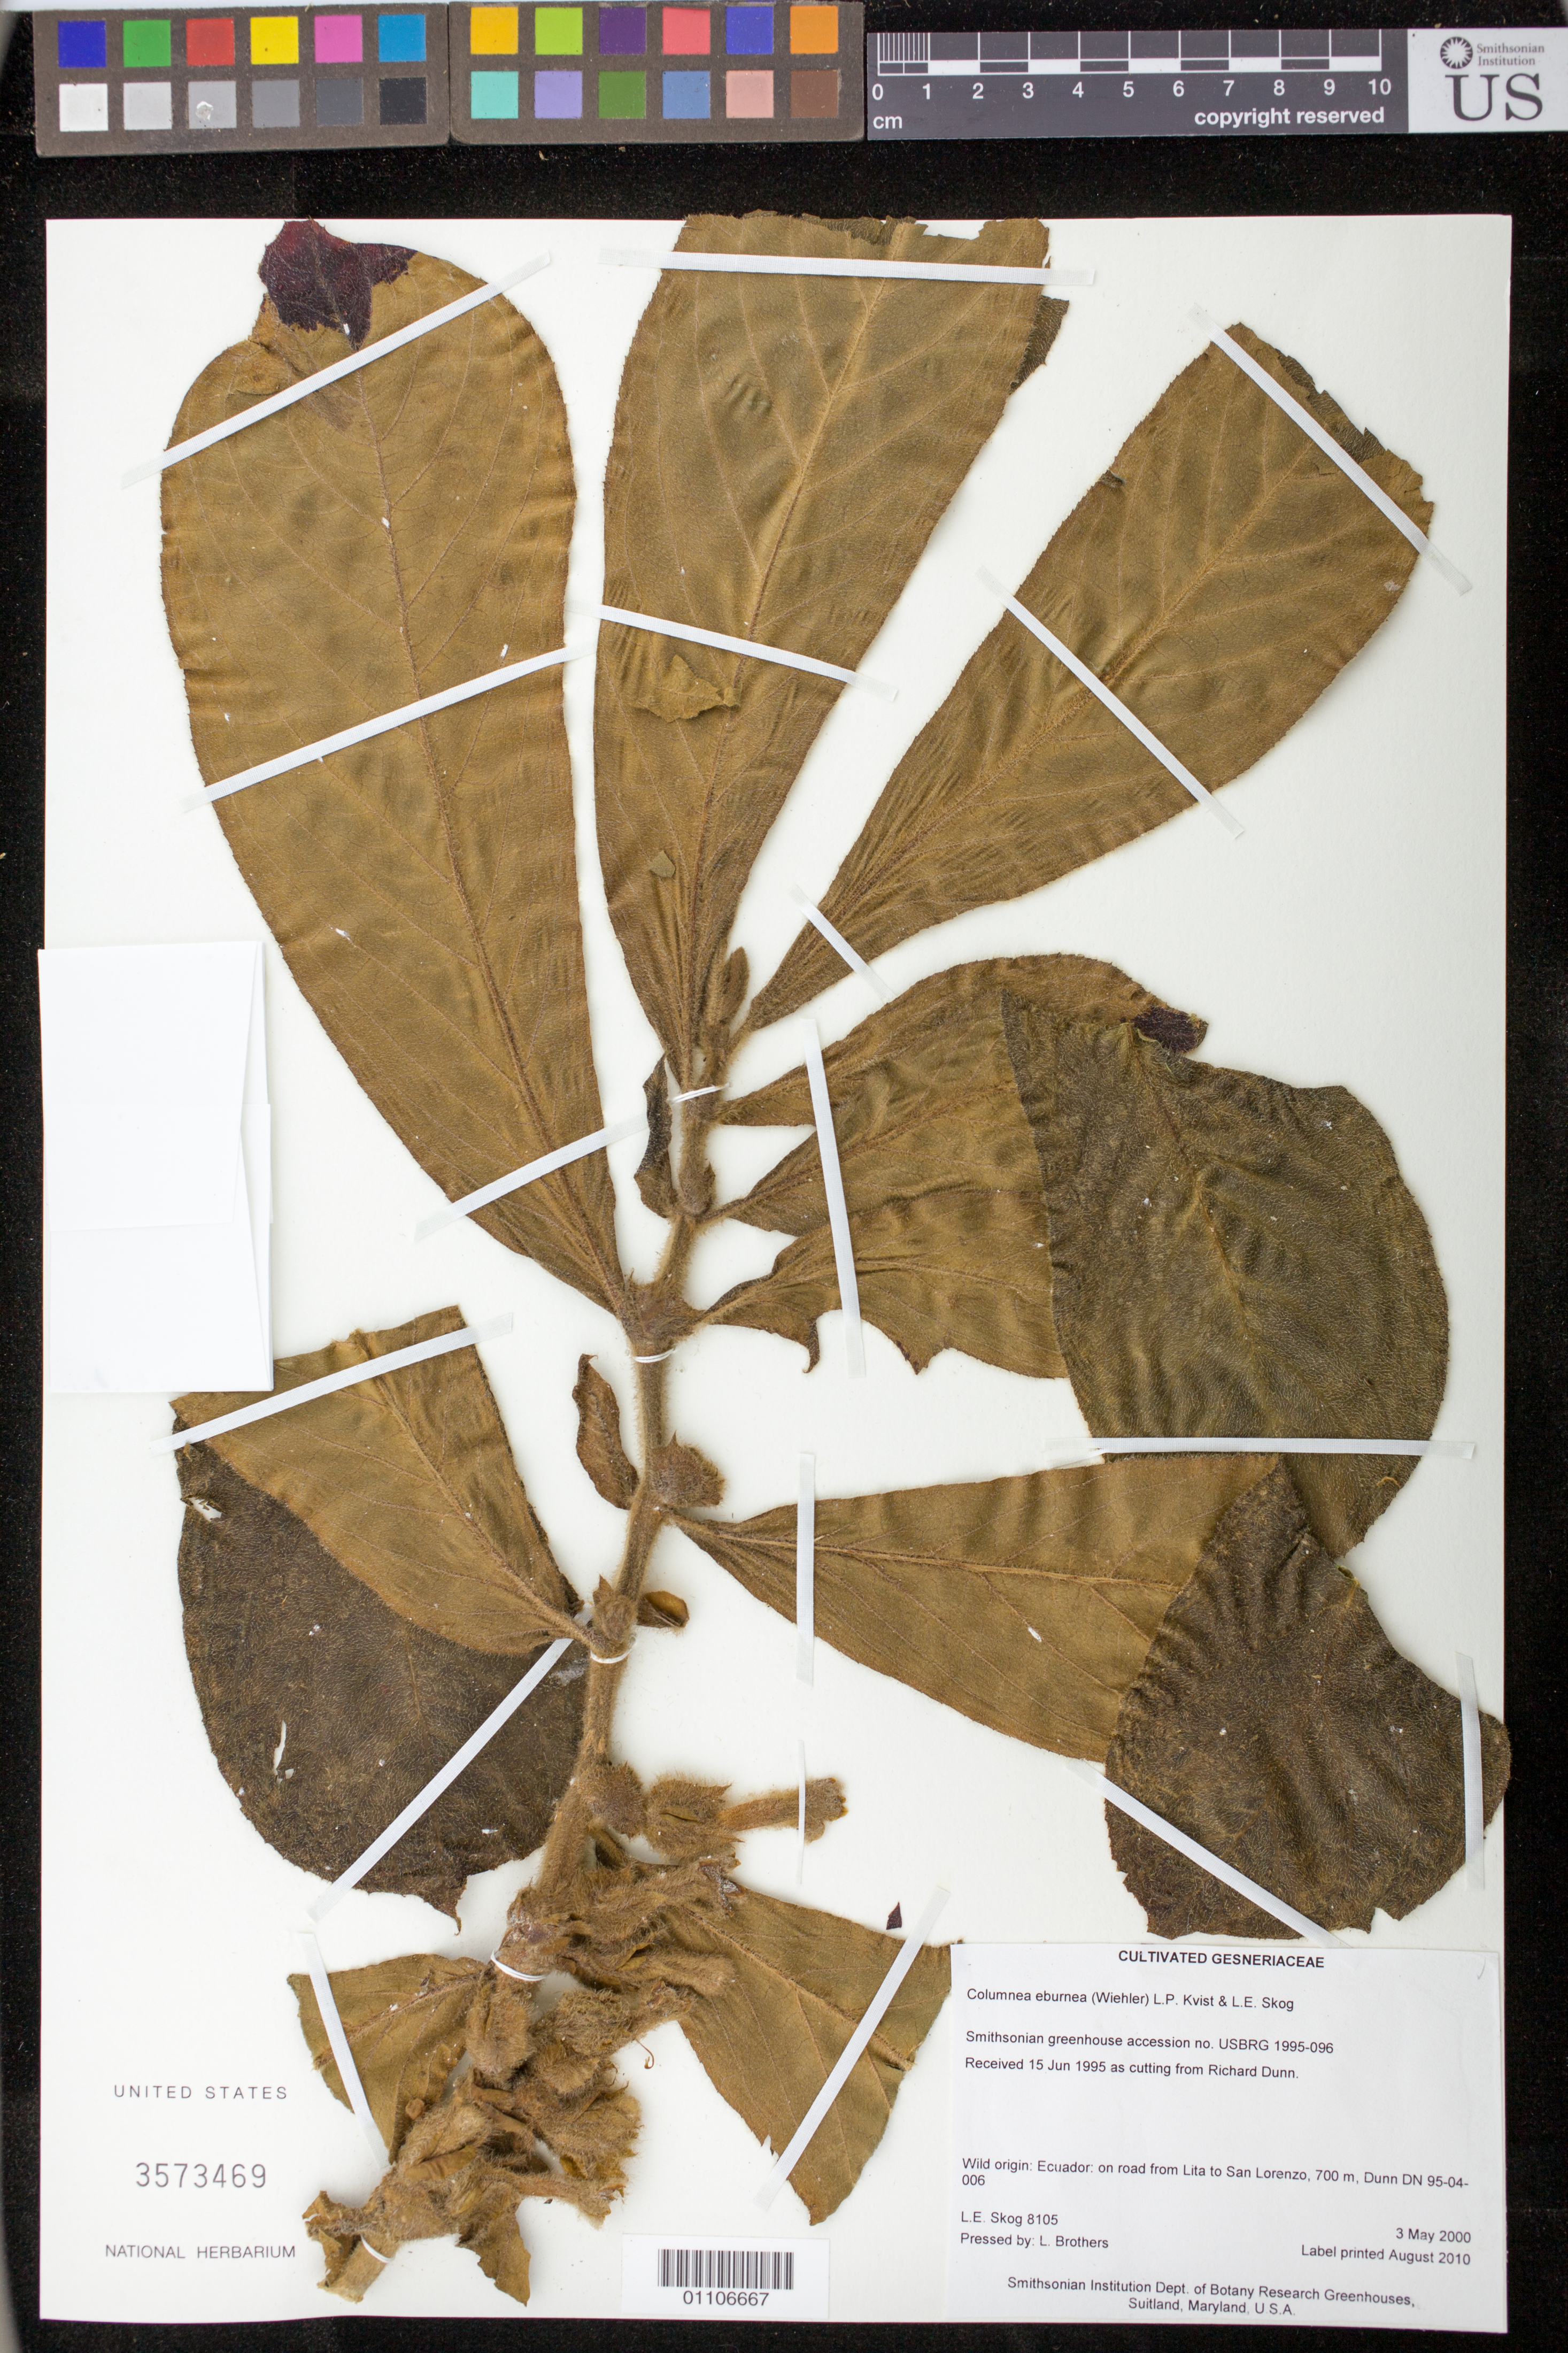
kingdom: Plantae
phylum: Tracheophyta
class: Magnoliopsida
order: Lamiales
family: Gesneriaceae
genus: Columnea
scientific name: Columnea eburnea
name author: (Wiehler) L.P. Kvist & L.E. Skog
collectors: L. E. Skog & L. Brothers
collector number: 8105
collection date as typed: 3 May 2000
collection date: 2000-05-03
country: Ecuador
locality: Smithsonian Institution Dept. of Botany Research Greenhouses, Suitland, Maryland, U.S.A.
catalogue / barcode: US 3573469